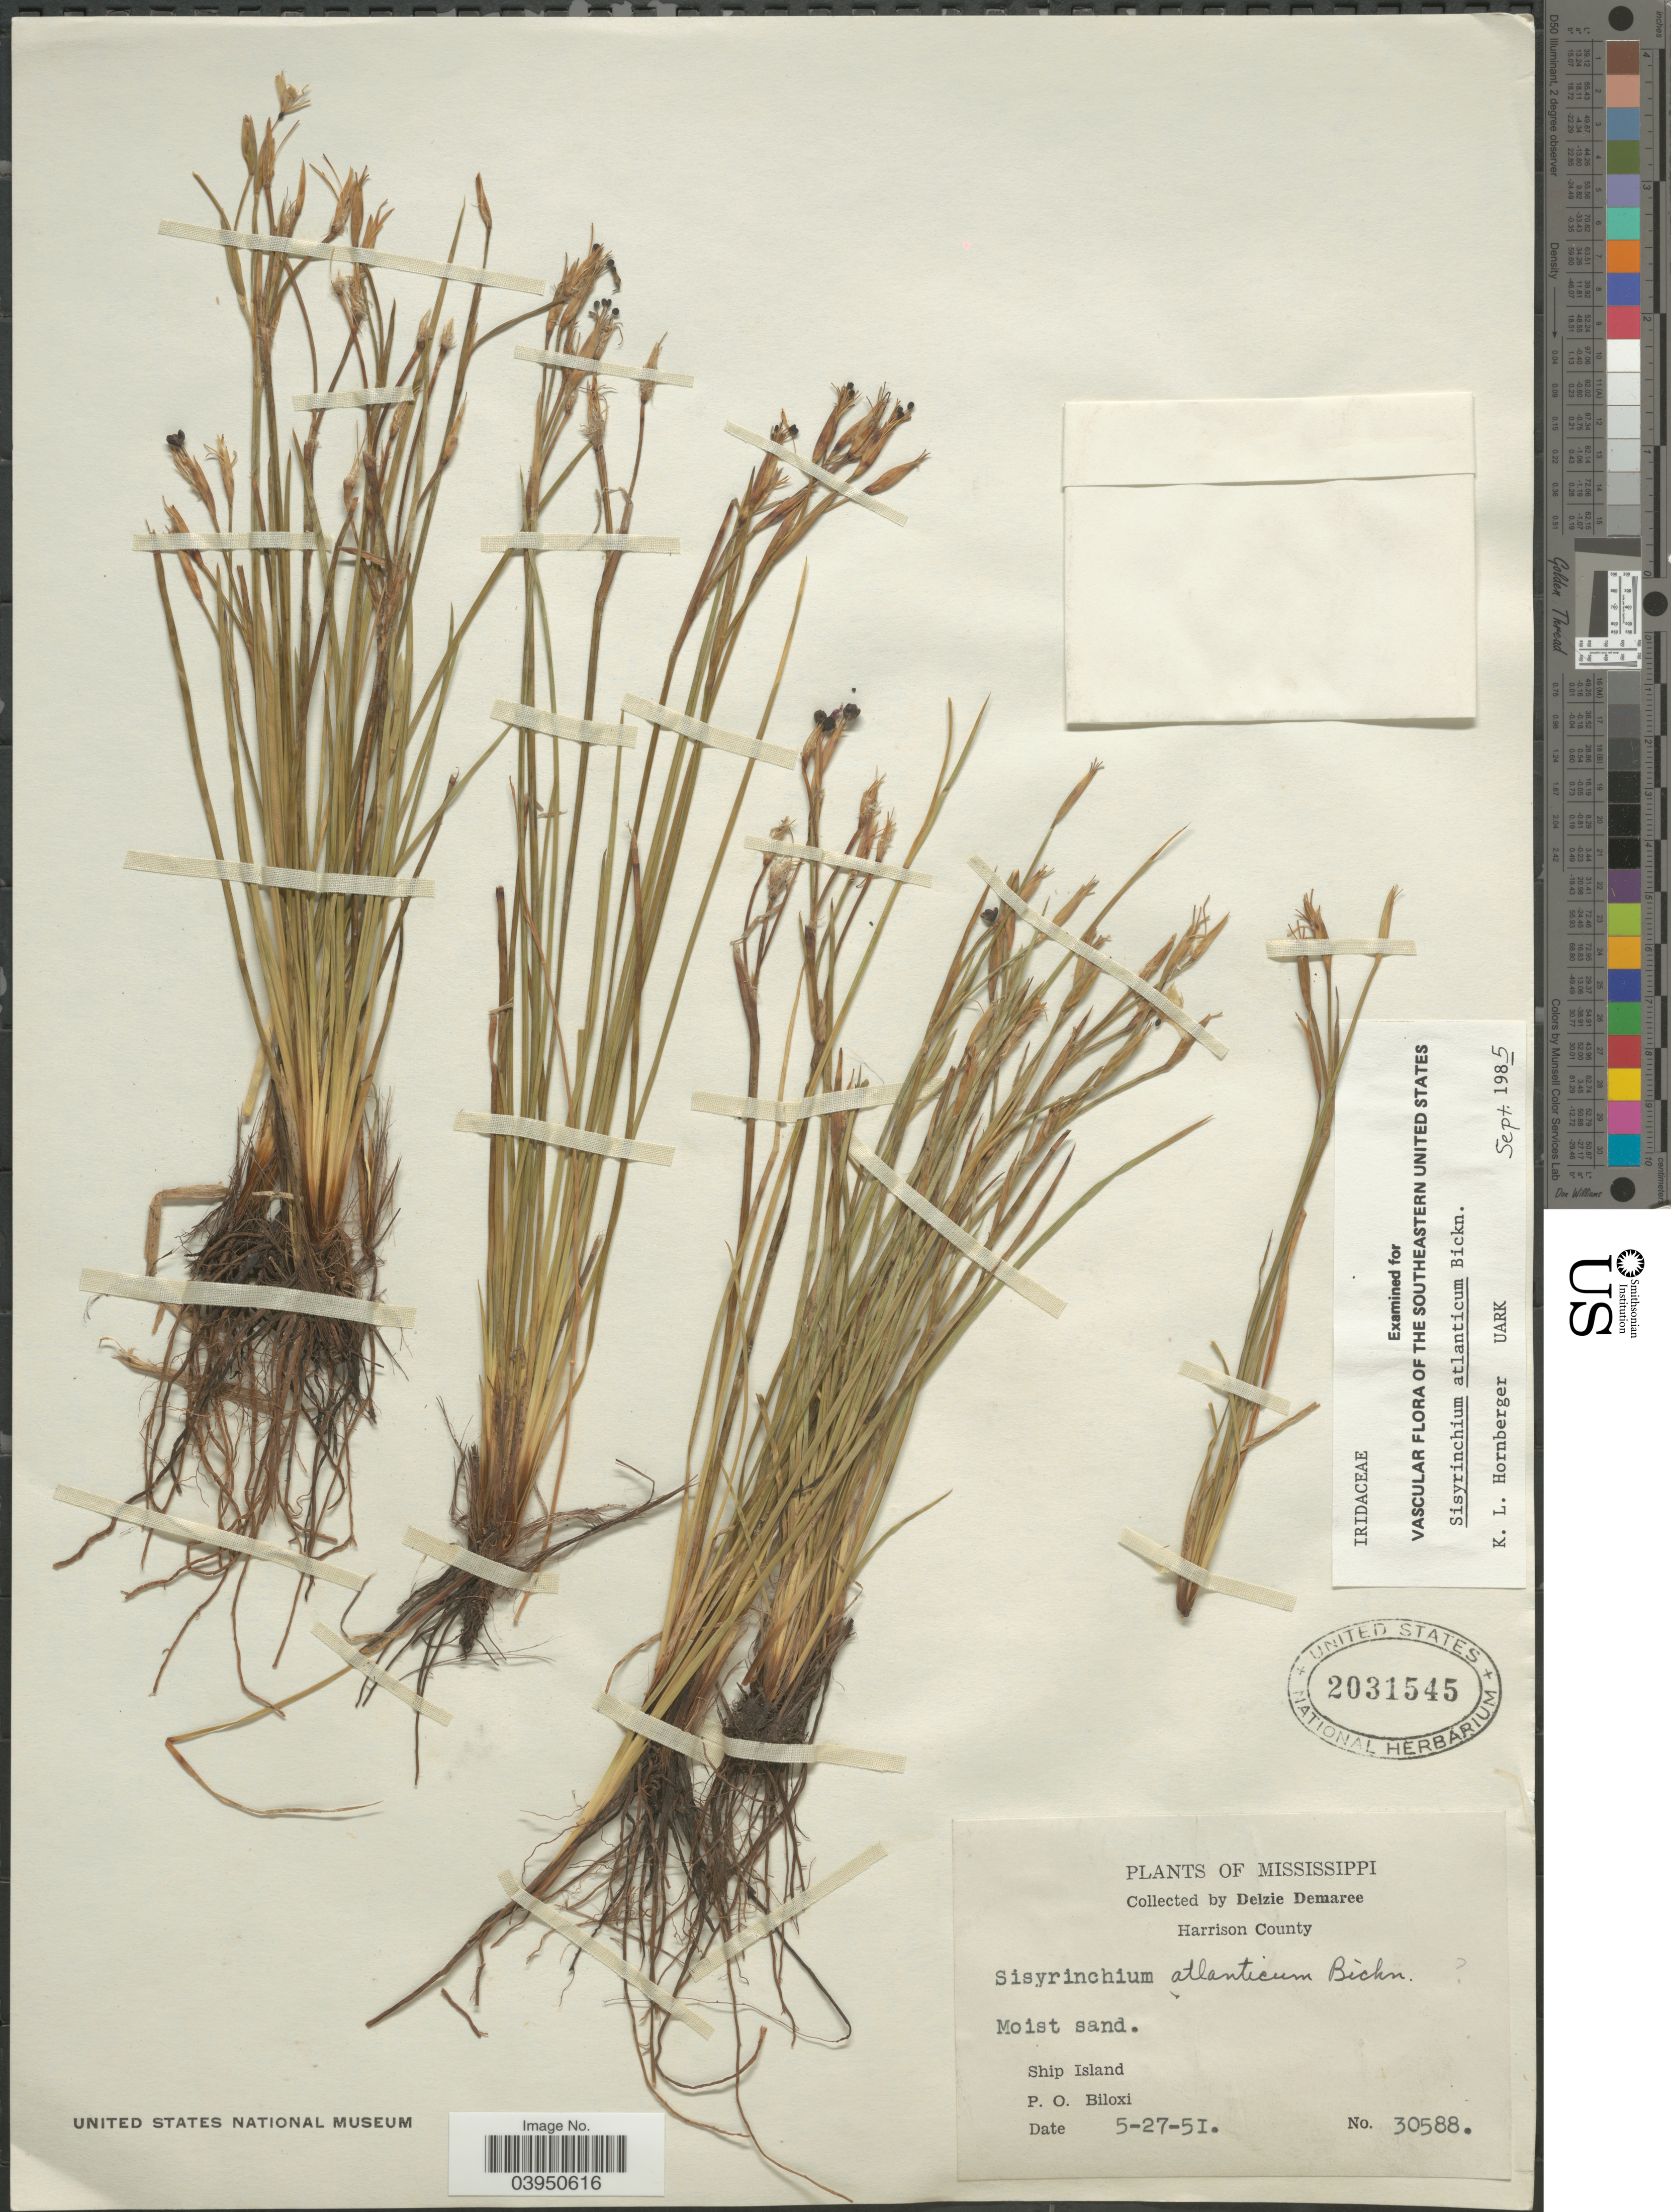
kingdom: Plantae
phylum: Tracheophyta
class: Liliopsida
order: Asparagales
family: Iridaceae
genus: Sisyrinchium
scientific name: Sisyrinchium atlanticum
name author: E.P. Bicknell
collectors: D. Demaree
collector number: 30588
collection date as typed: Transcribed d/m/y: 27/5/51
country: United States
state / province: Mississippi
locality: Harrison County. Ship Island. P.O. Biloxi.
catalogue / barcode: US 2031545